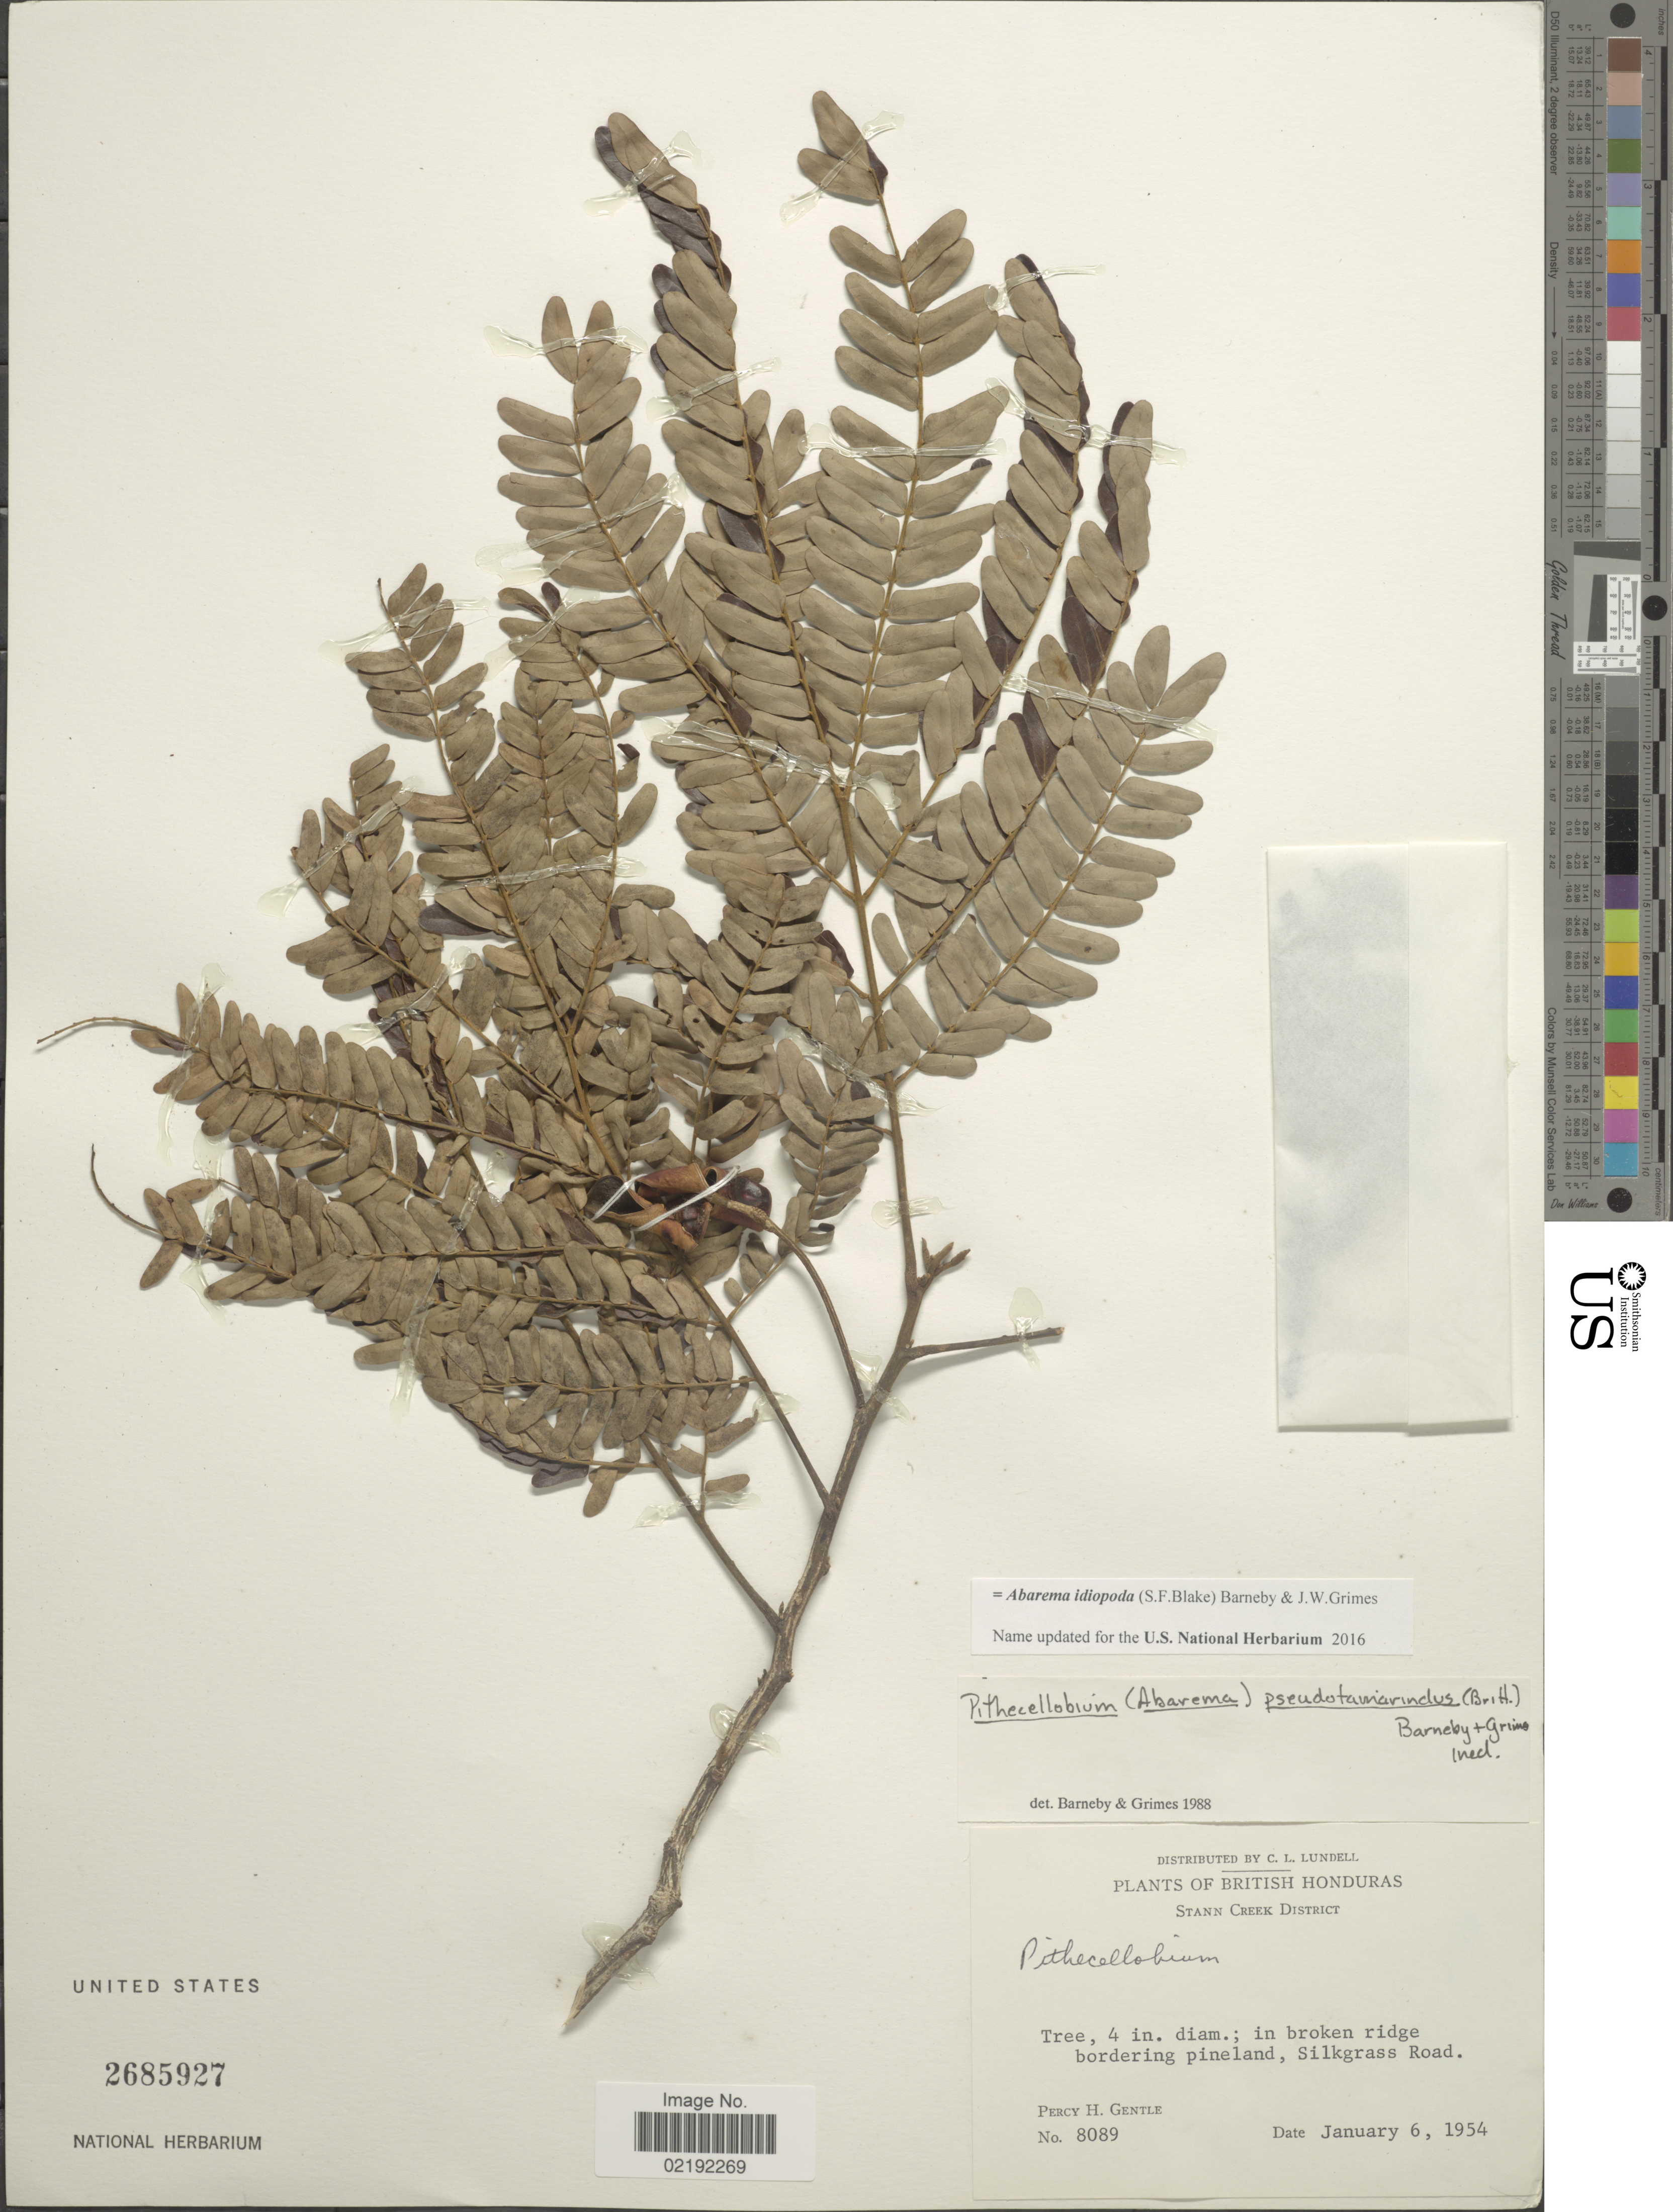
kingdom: Plantae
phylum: Tracheophyta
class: Magnoliopsida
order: Fabales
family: Fabaceae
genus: Abarema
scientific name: Abarema idiopoda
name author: (S.F. Blake) Barneby & J.W. Grimes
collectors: P. H. Gentle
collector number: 8089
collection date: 1954-01-06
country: Belize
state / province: Stann Creek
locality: British Honduras, Silkgrass Road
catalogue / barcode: US 2685927